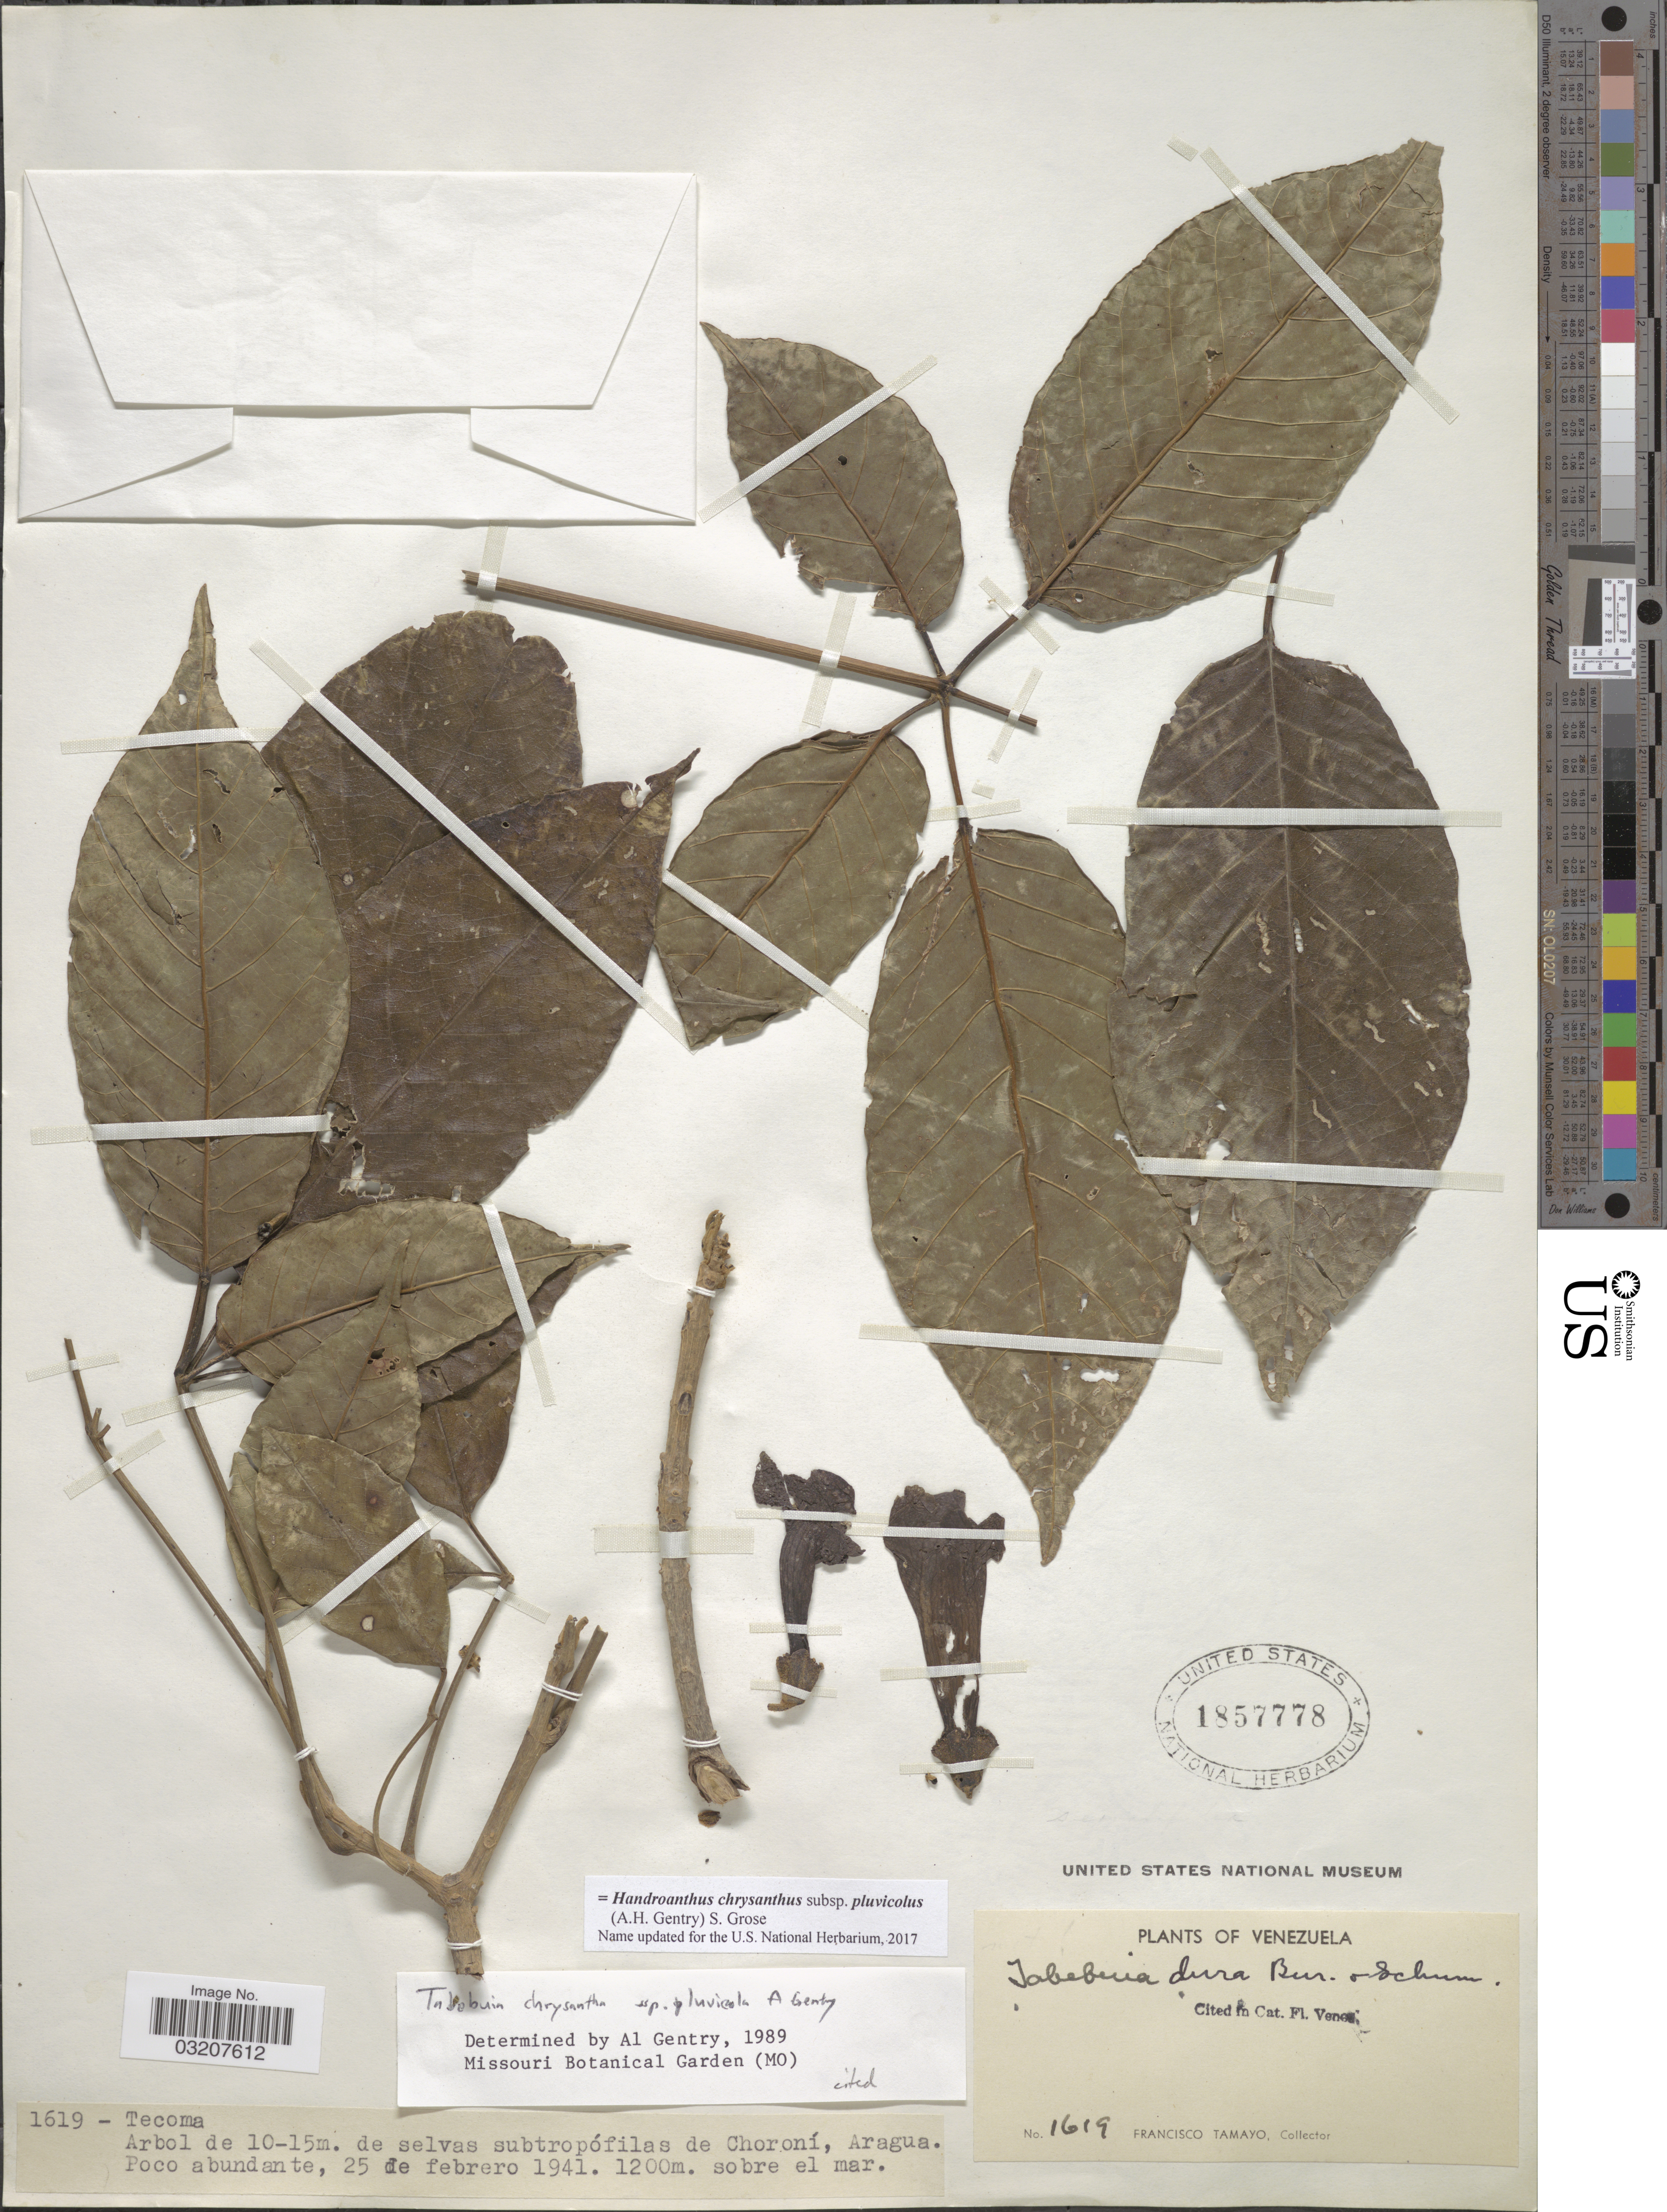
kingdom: Plantae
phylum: Tracheophyta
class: Magnoliopsida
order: Lamiales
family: Bignoniaceae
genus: Handroanthus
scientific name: Handroanthus chrysanthus subsp. pluvicolus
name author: (A.H. Gentry) S.O. Grose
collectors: F. Tamayo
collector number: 1619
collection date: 1941-02-25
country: Venezuela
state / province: Aragua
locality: De selvas subtropófilas de Choroní.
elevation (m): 1200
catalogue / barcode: US 1857778